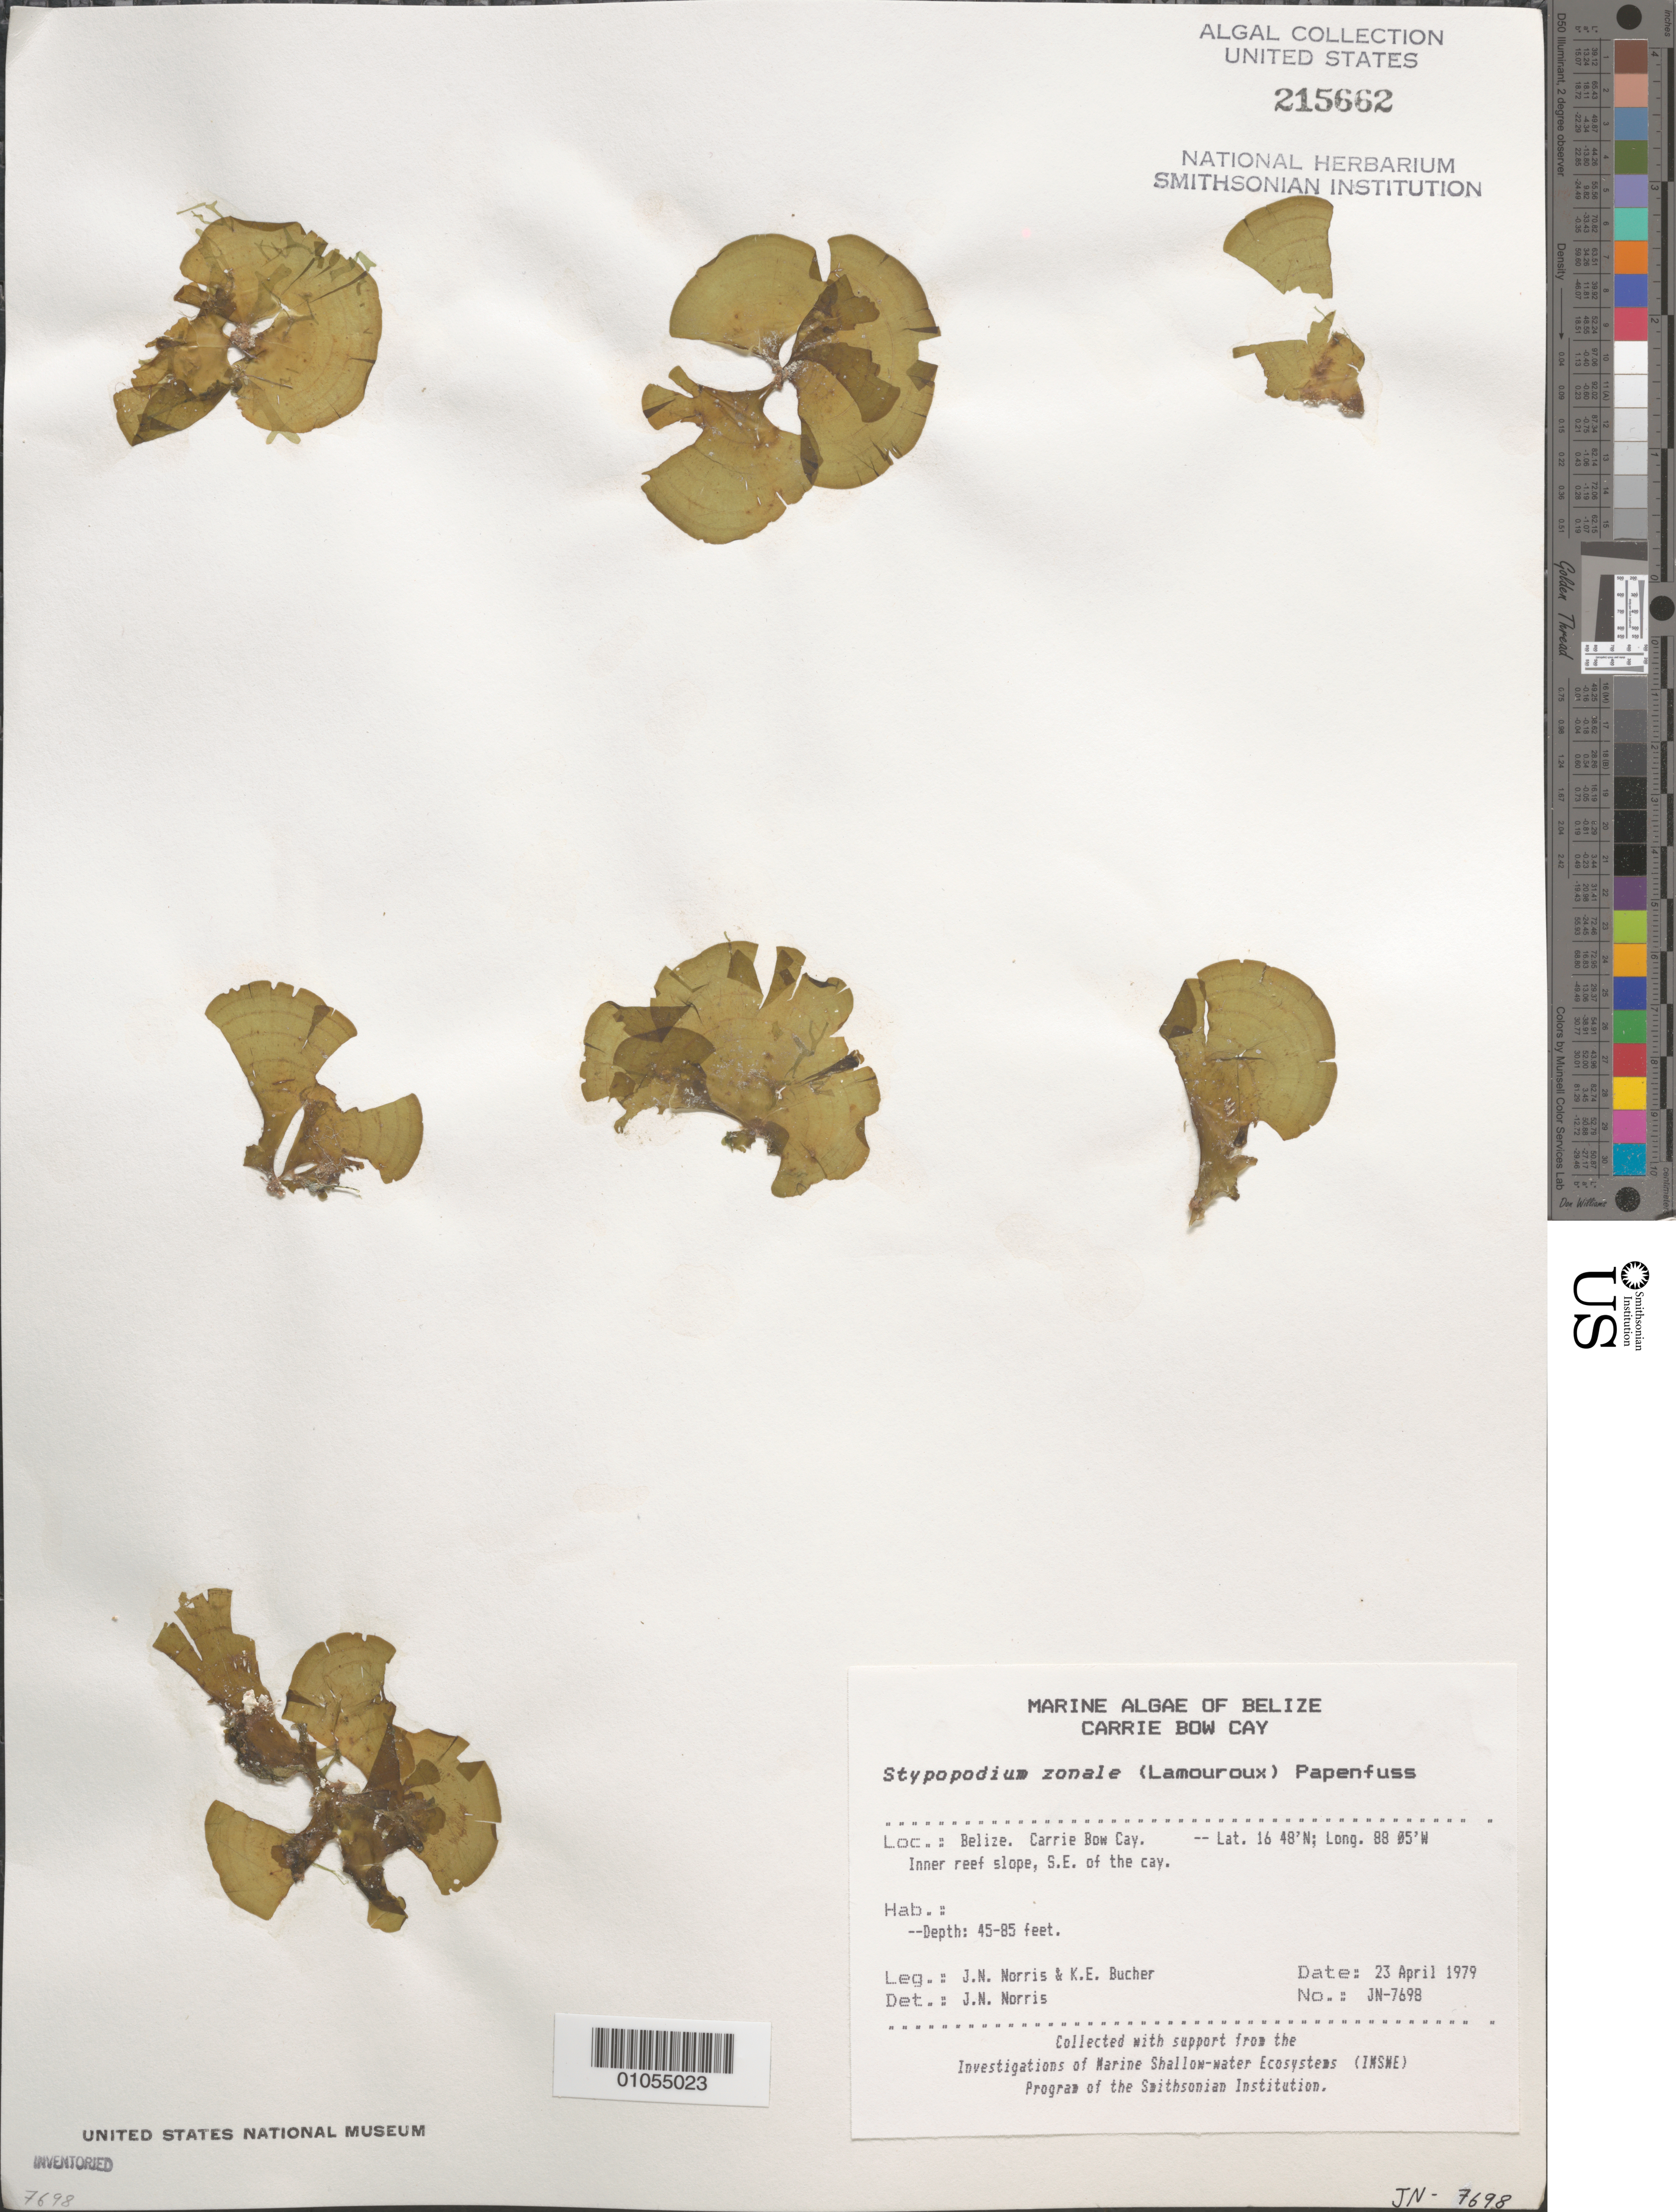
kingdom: Chromista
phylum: Ochrophyta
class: Phaeophyceae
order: Dictyotales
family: Dictyotaceae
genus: Stypopodium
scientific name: Stypopodium zonale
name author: (J.V.Lamouroux) Papenf.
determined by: Norris, James N.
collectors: J. N. Norris & K. E. Bucher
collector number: JN-7698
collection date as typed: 23 Apr 1979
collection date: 1979-04-23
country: Belize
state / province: Stann Creek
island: Carrie Bow Cay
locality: Southeast of Carrie Bow Cay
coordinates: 16 48'N, 88 05'W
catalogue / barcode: US 215662